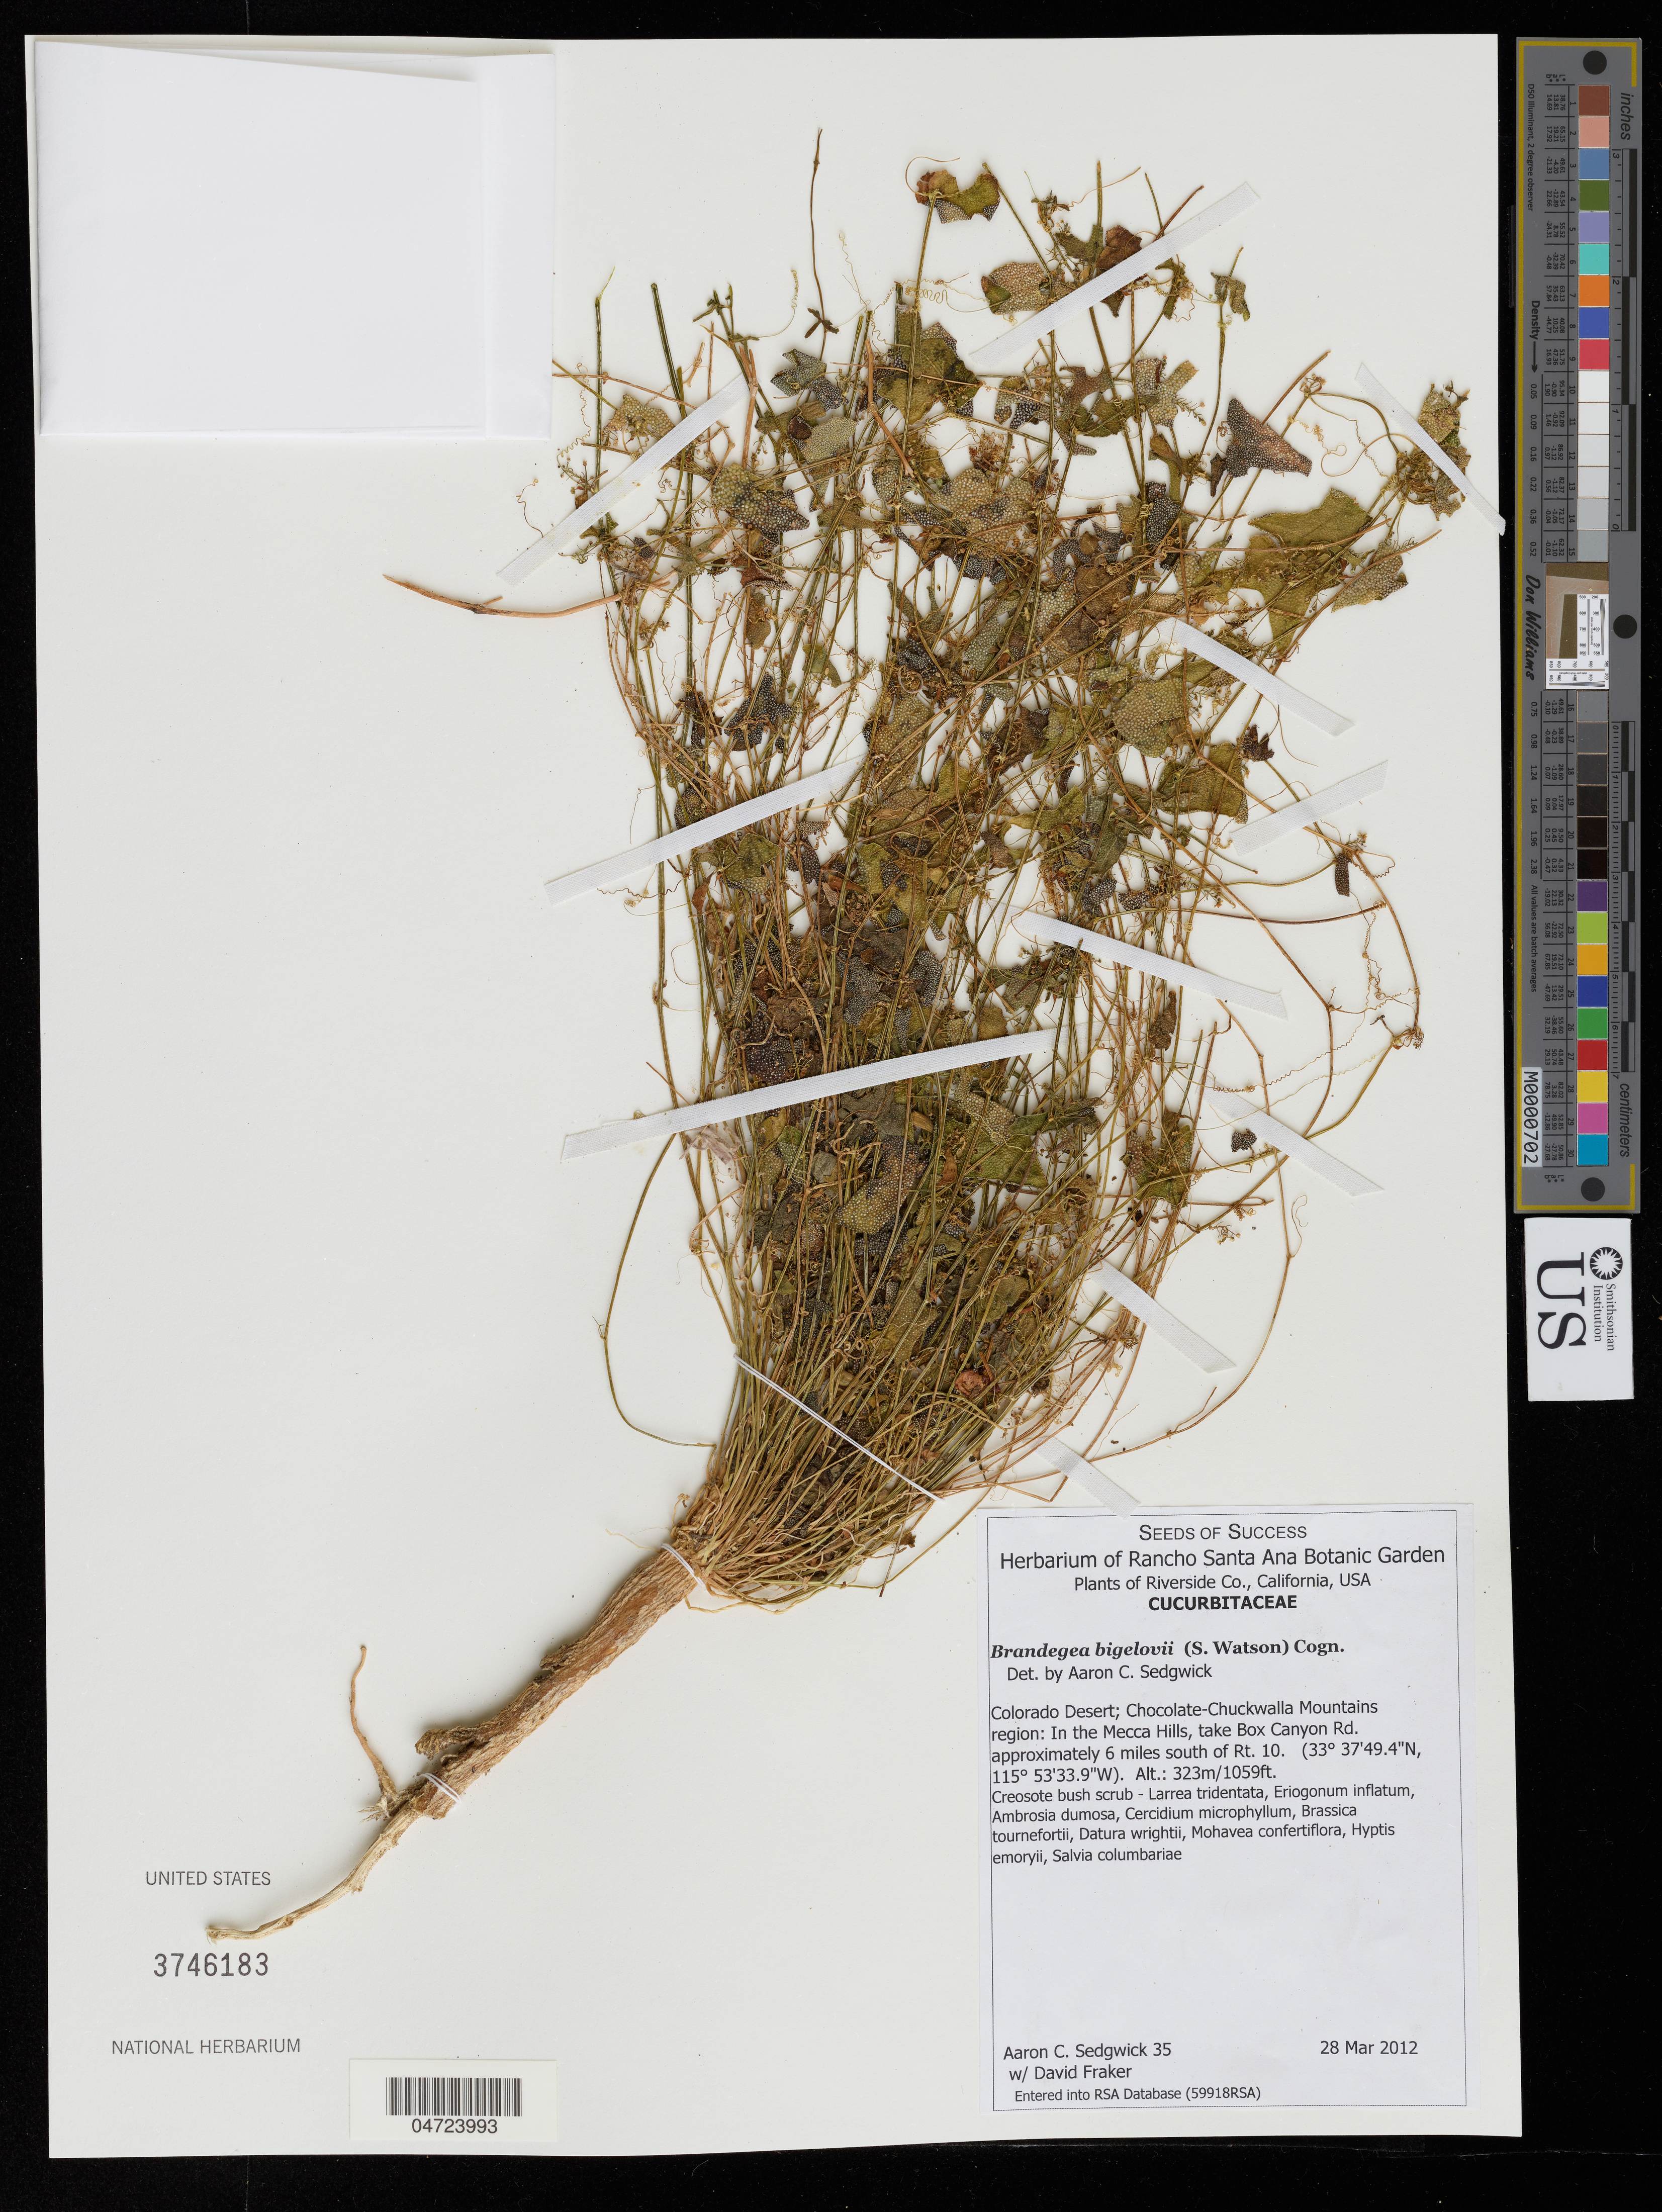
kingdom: Plantae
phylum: Tracheophyta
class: Magnoliopsida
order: Cucurbitales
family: Cucurbitaceae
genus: Brandegea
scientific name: Brandegea bigelovii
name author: (S. Watson) Cogn.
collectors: A. Sedgwick & D. Fraker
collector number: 35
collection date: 2012-03-28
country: United States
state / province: California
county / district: Riverside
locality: Riverside Co. Colorado Desert; Chocolate-Chuckwalla Mountains region: In the Mecca Hills, take Box Canyon Rd. approximately 6 miles south of Rt. 10.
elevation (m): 323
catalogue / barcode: US 3746183